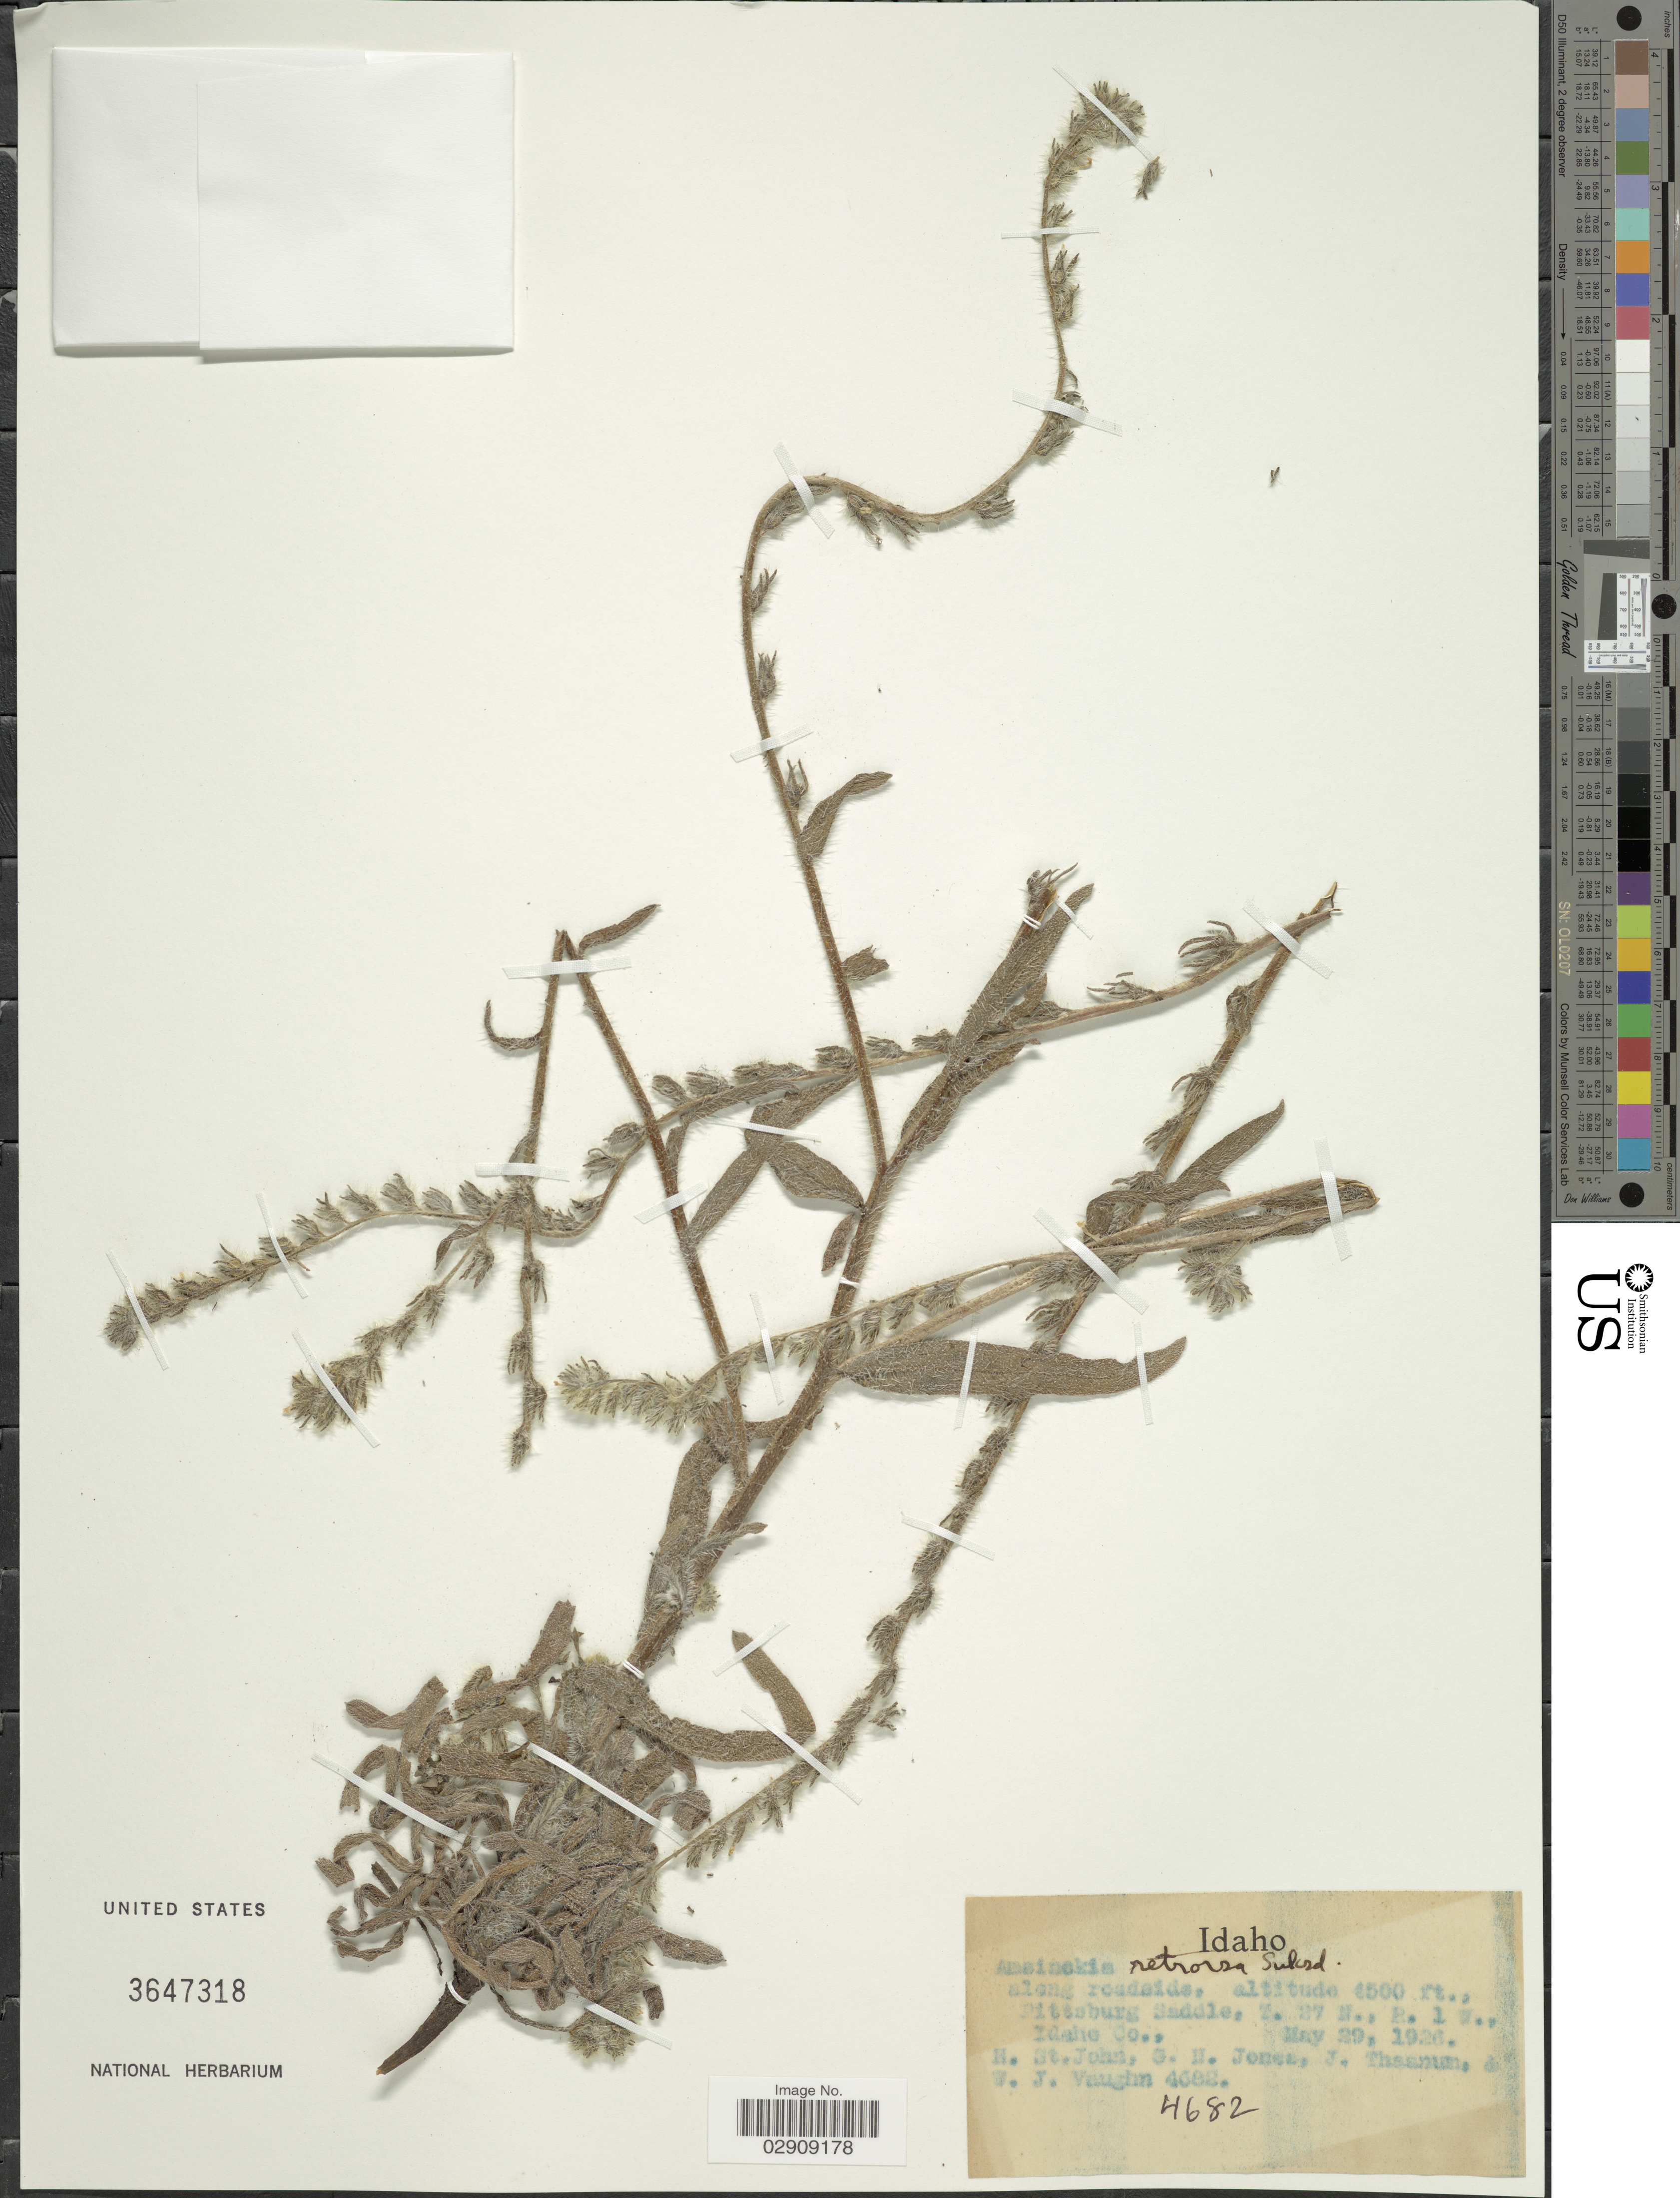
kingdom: Plantae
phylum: Tracheophyta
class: Magnoliopsida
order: Boraginales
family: Boraginaceae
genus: Amsinckia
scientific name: Amsinckia menziesii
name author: A. Nelson & J.F. Macbr.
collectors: H. St. John, G. N. Jones, J. Thaanum & W. Vaughn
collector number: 4682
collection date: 1926-05-29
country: United States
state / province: Idaho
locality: Pittsburg Saddle, T27N, R1W, Idaho Co.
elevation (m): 457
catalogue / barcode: US 3647318